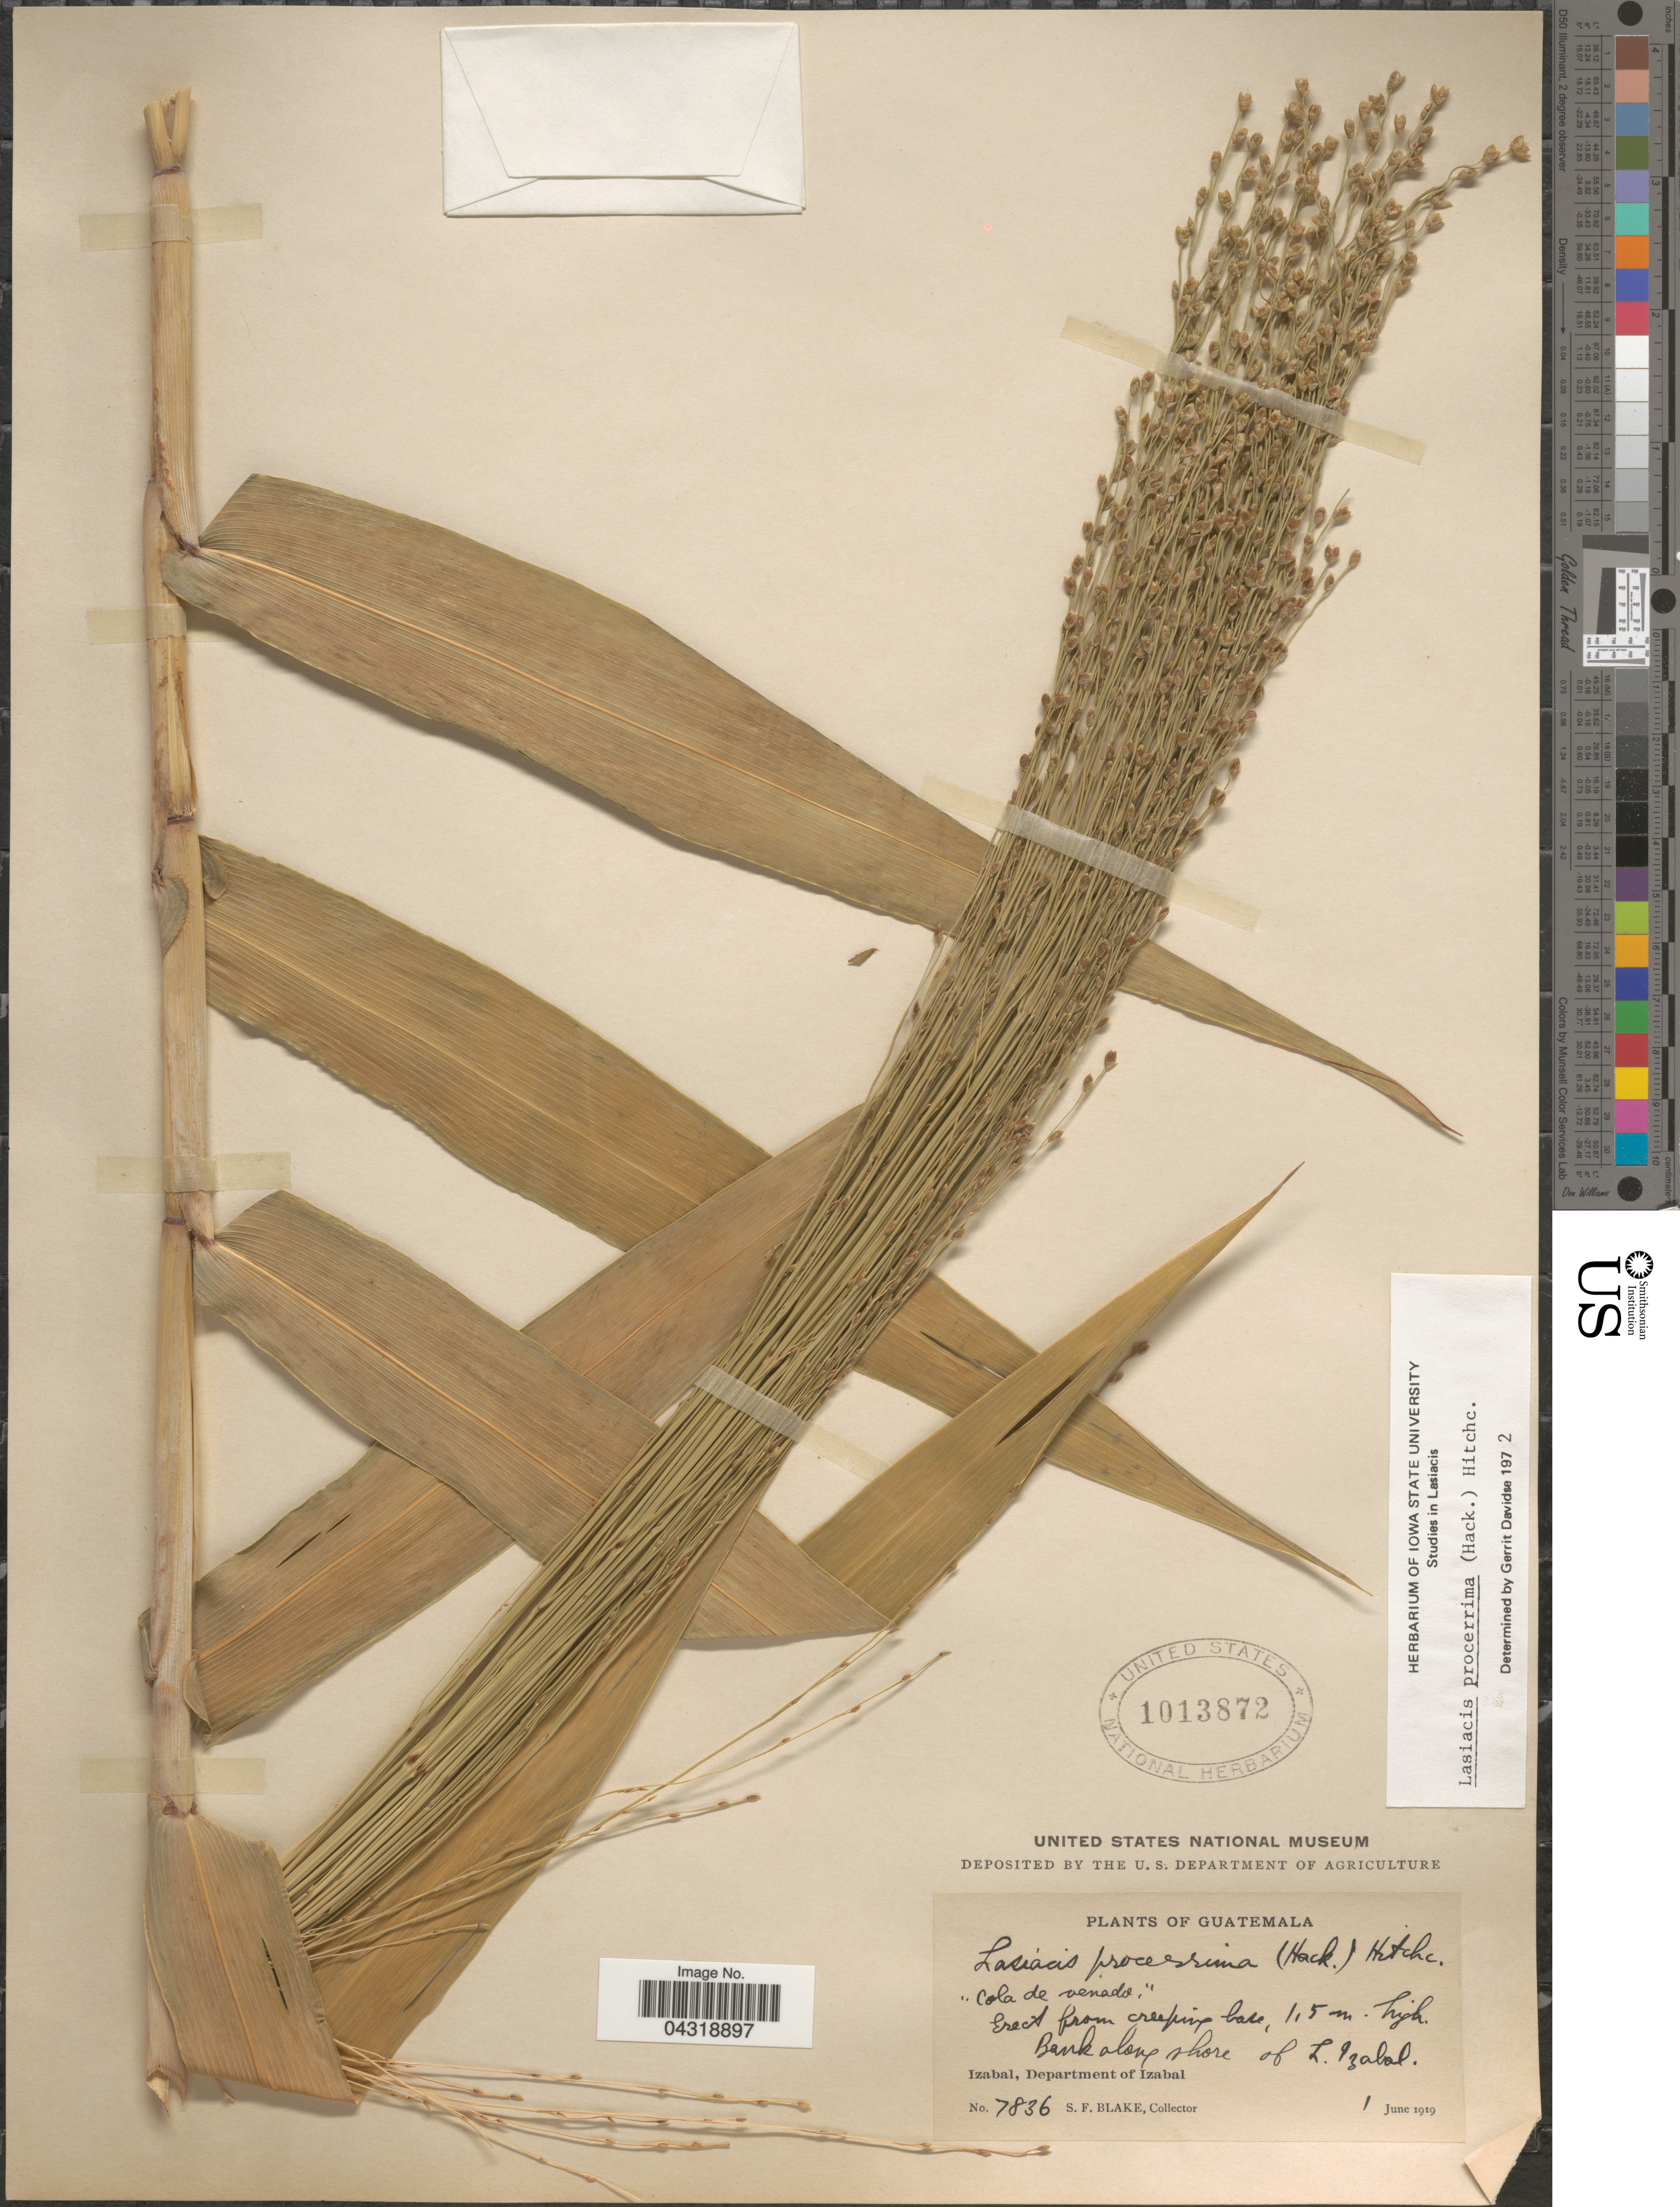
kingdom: Plantae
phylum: Tracheophyta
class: Liliopsida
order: Poales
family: Poaceae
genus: Lasiacis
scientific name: Lasiacis procerrima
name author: (Hack.) Hitchc.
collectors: S. Blake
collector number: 7836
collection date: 1919-06-01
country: Guatemala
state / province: Izabal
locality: Bank along shore of L. Izabal. Izabal, Department of Izabal.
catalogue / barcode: US 1013872